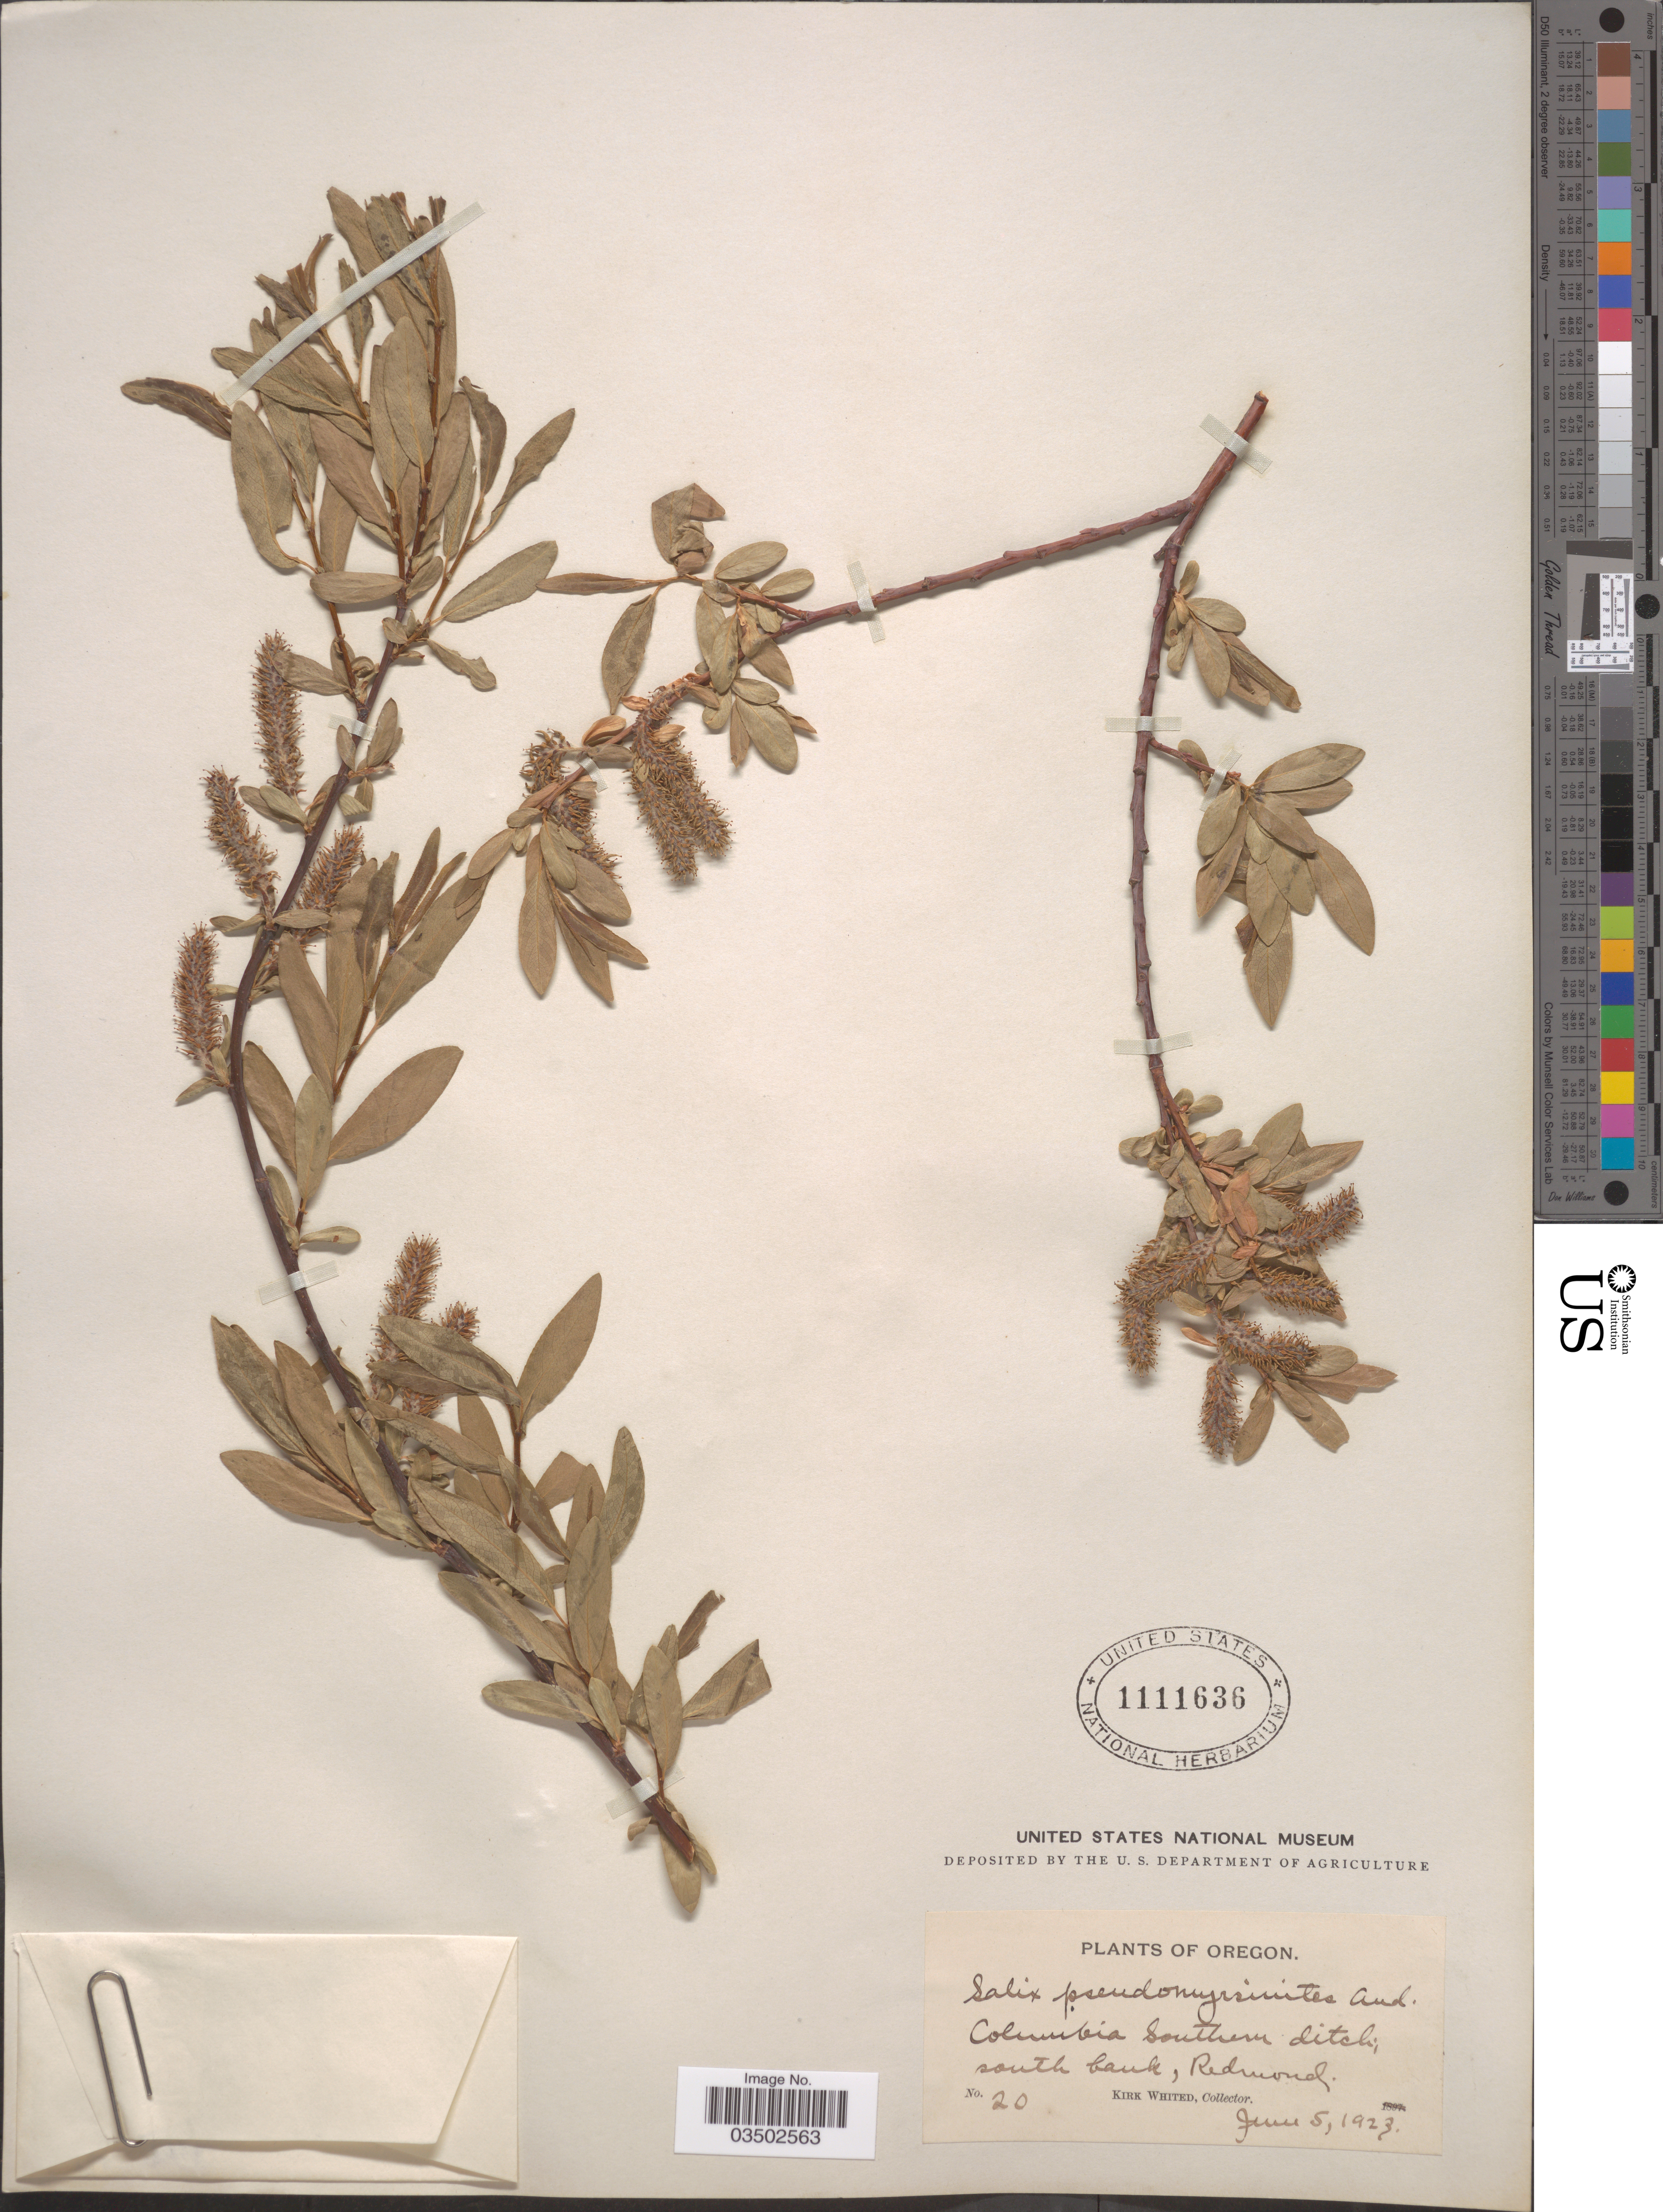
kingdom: Plantae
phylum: Tracheophyta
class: Magnoliopsida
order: Malpighiales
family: Salicaceae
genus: Salix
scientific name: Salix pseudocordata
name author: (Andersson) Andersson ex Rydb.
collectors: K. Whited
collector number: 20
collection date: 1923-06-05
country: United States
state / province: Oregon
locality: Columbia Southern ditch; south bank, Redmond.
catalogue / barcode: US 1111636